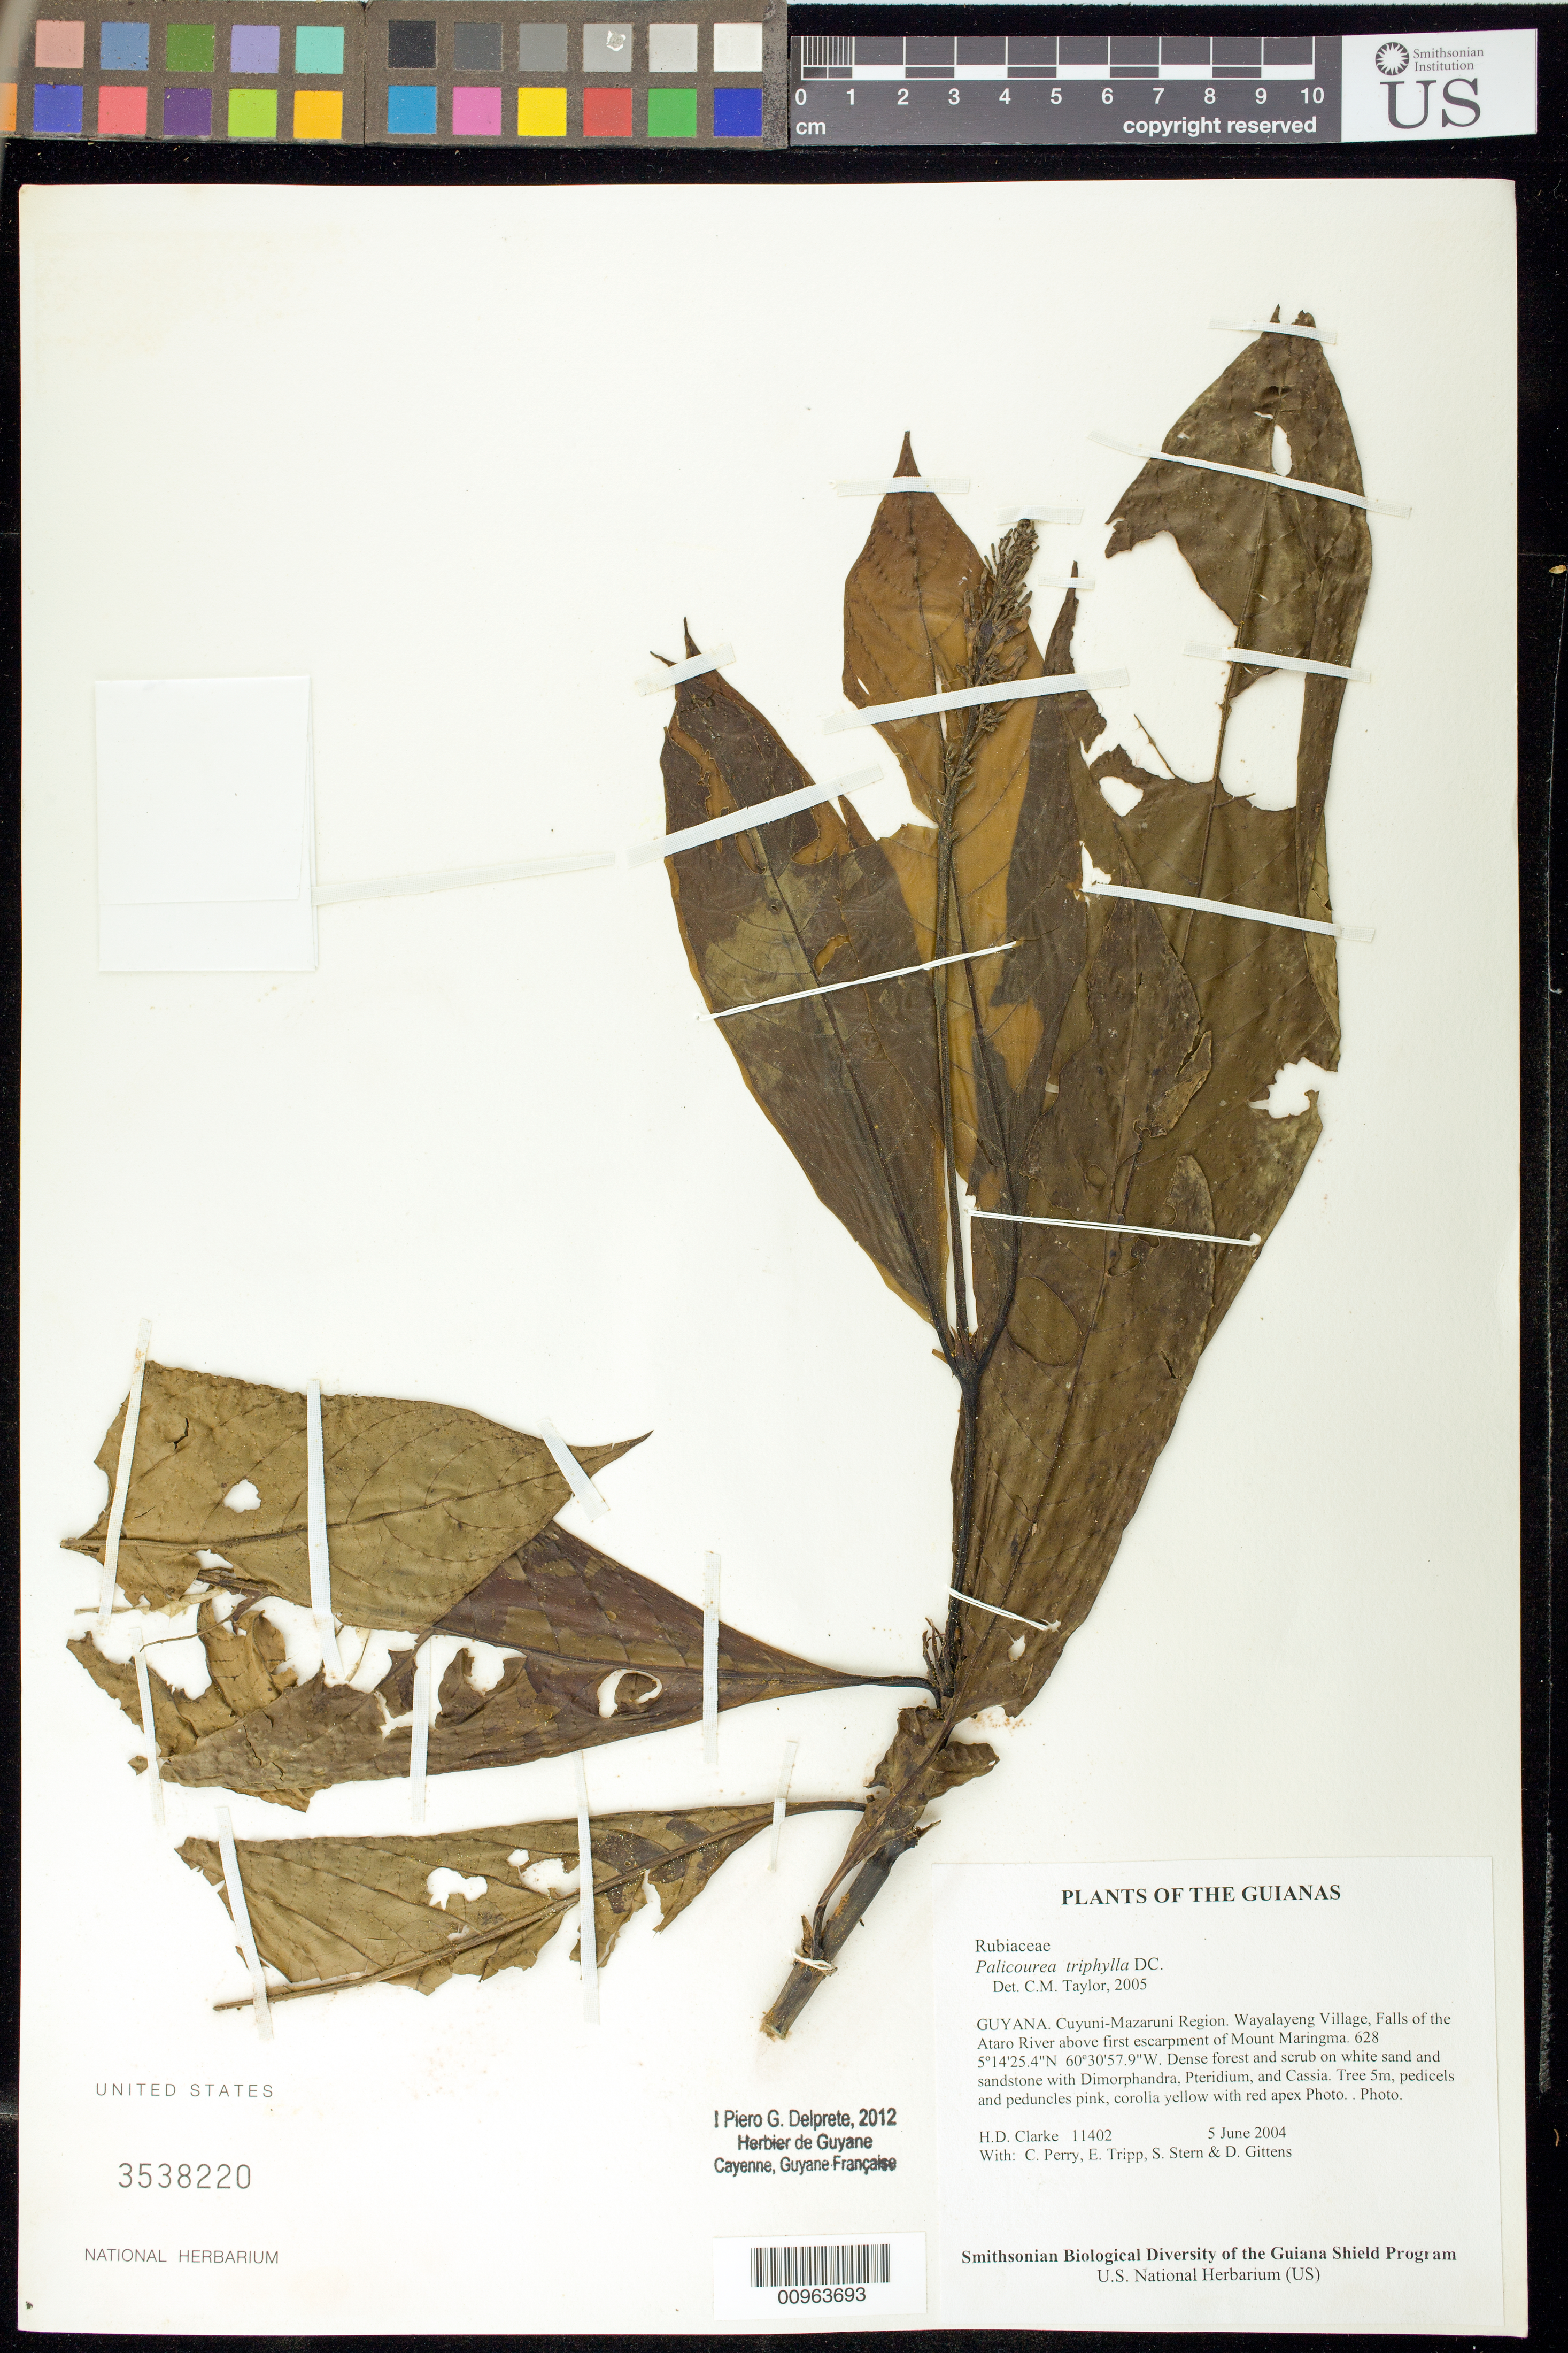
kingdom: Plantae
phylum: Tracheophyta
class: Magnoliopsida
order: Gentianales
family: Rubiaceae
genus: Palicourea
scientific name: Palicourea triphylla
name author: DC.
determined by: Delprete, P. G., Herb. de Guyane Cay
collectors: H. D. Clarke, C. Perry, E. Tripp, S. R. Stern & D. Gittens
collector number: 11402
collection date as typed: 5 June 2004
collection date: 2004-06-05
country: Guyana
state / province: Cuyuni-Mazaruni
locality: Wayalayeng Village, Falls of the Ataro River above first escarpment of Mount Maringma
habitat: Dense forest and scrub on white sand and sandstone with Dimorphandra, Pteridium, and Cassia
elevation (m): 628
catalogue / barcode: US 3538220